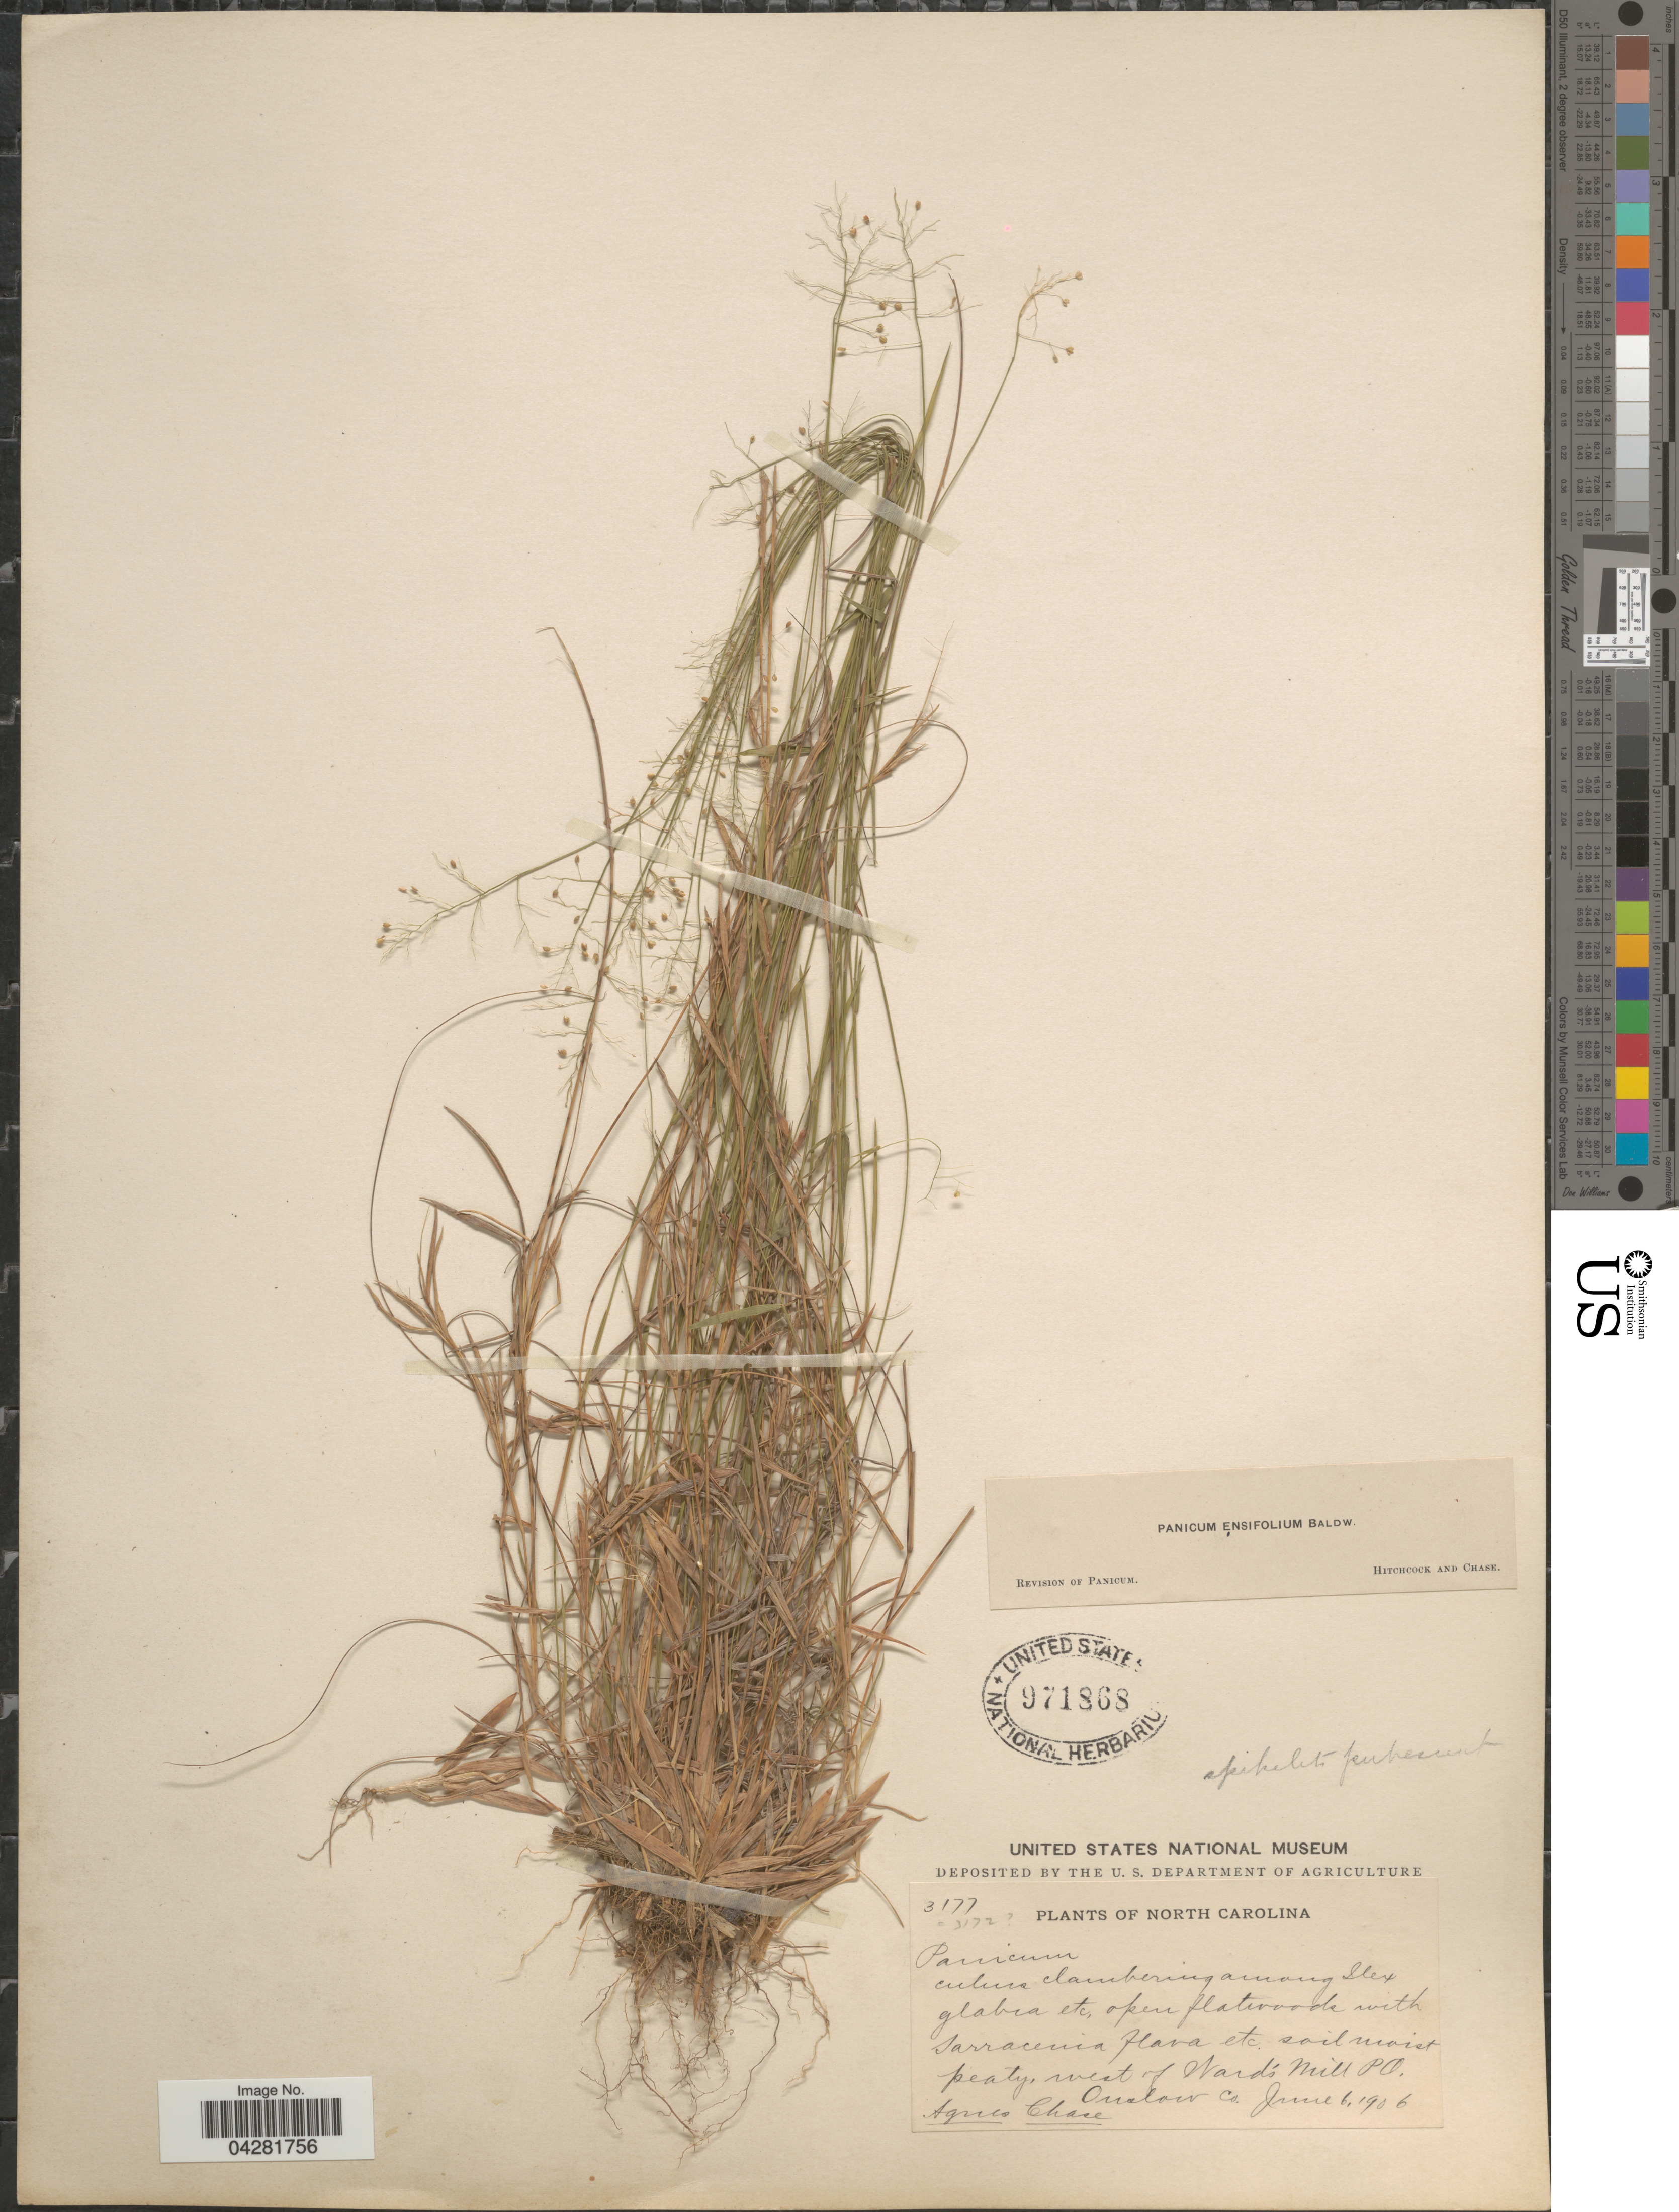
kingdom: Plantae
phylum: Tracheophyta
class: Liliopsida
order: Poales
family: Poaceae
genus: Dichanthelium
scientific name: Dichanthelium ensifolium var. ensifolium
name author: (Baldwin ex Elliot) Gould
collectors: A. Chase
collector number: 3177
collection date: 1906-06-06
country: United States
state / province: North Carolina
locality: West of Ward's Mill PO, Onslow Co.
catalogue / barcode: US 971868